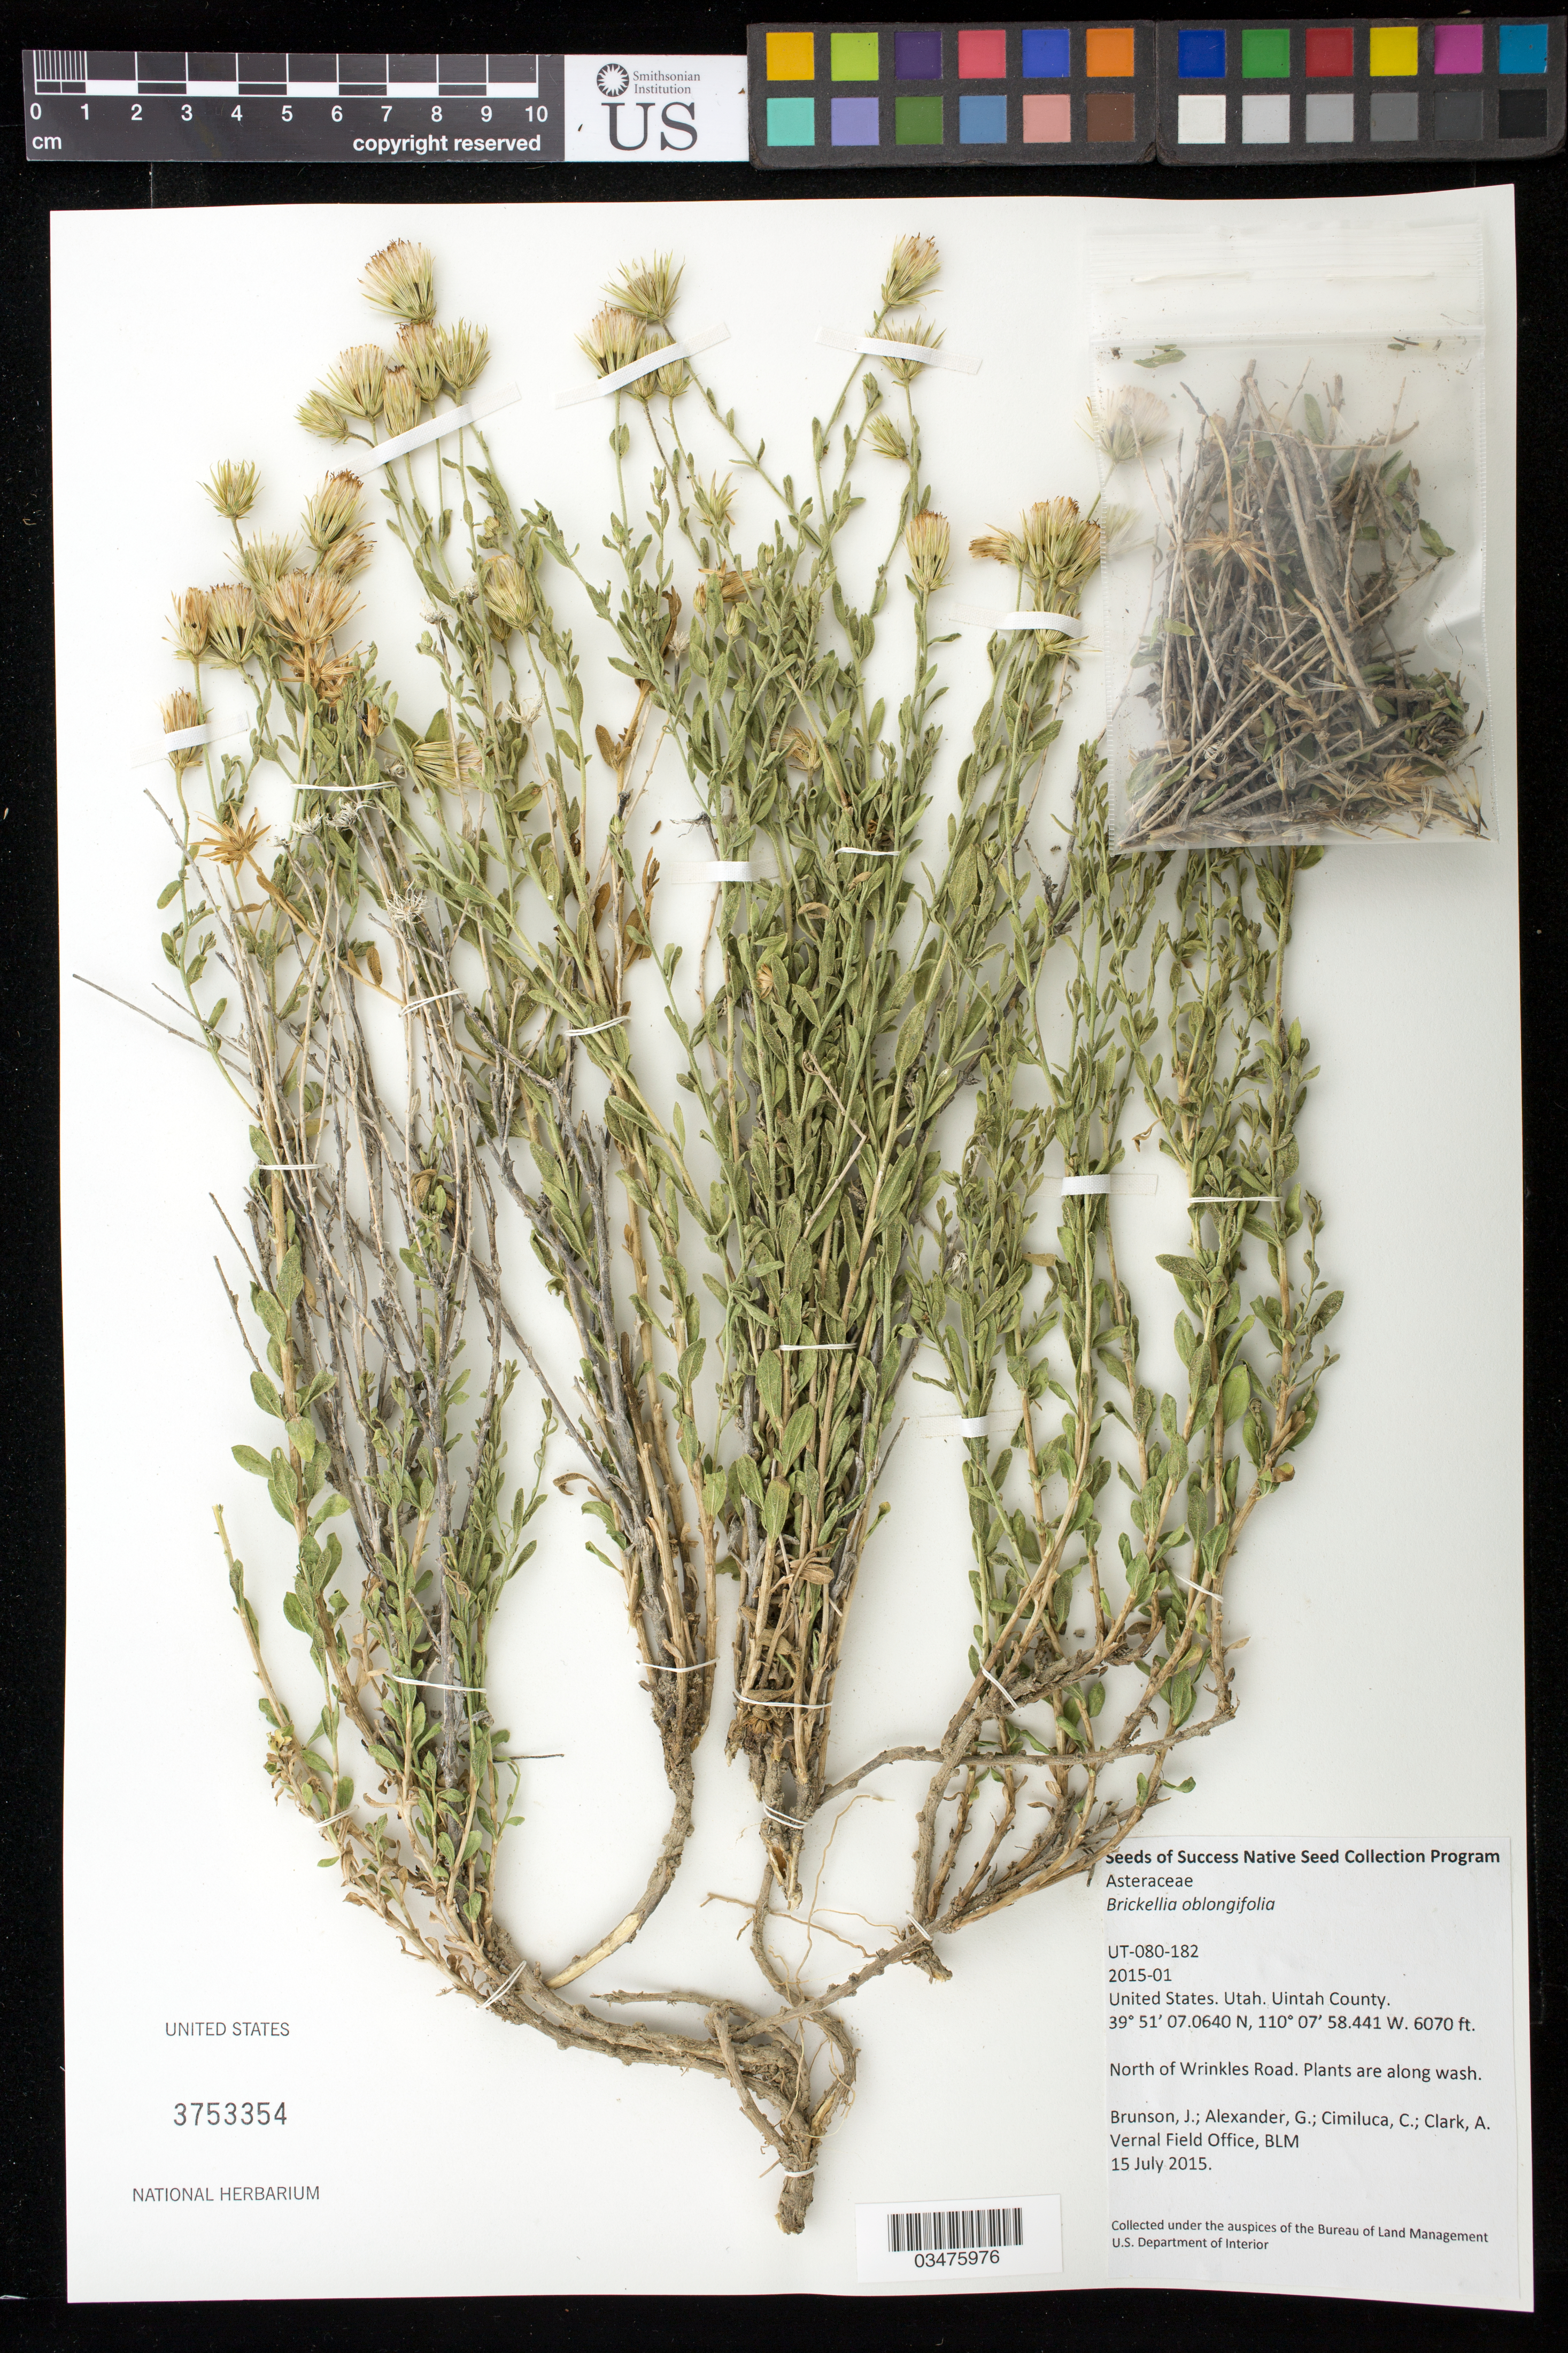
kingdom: Plantae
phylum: Tracheophyta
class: Magnoliopsida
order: Asterales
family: Asteraceae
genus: Brickellia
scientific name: Brickellia oblongifolia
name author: Nutt.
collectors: J. Brunson, G. Alexander, C. Cimiluca & A. Clark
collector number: UT080-182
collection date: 2015-07-15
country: United States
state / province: Utah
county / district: Uintah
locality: N of Wrinkles Road.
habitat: Along wash.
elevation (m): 1850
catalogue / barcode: US 3753354